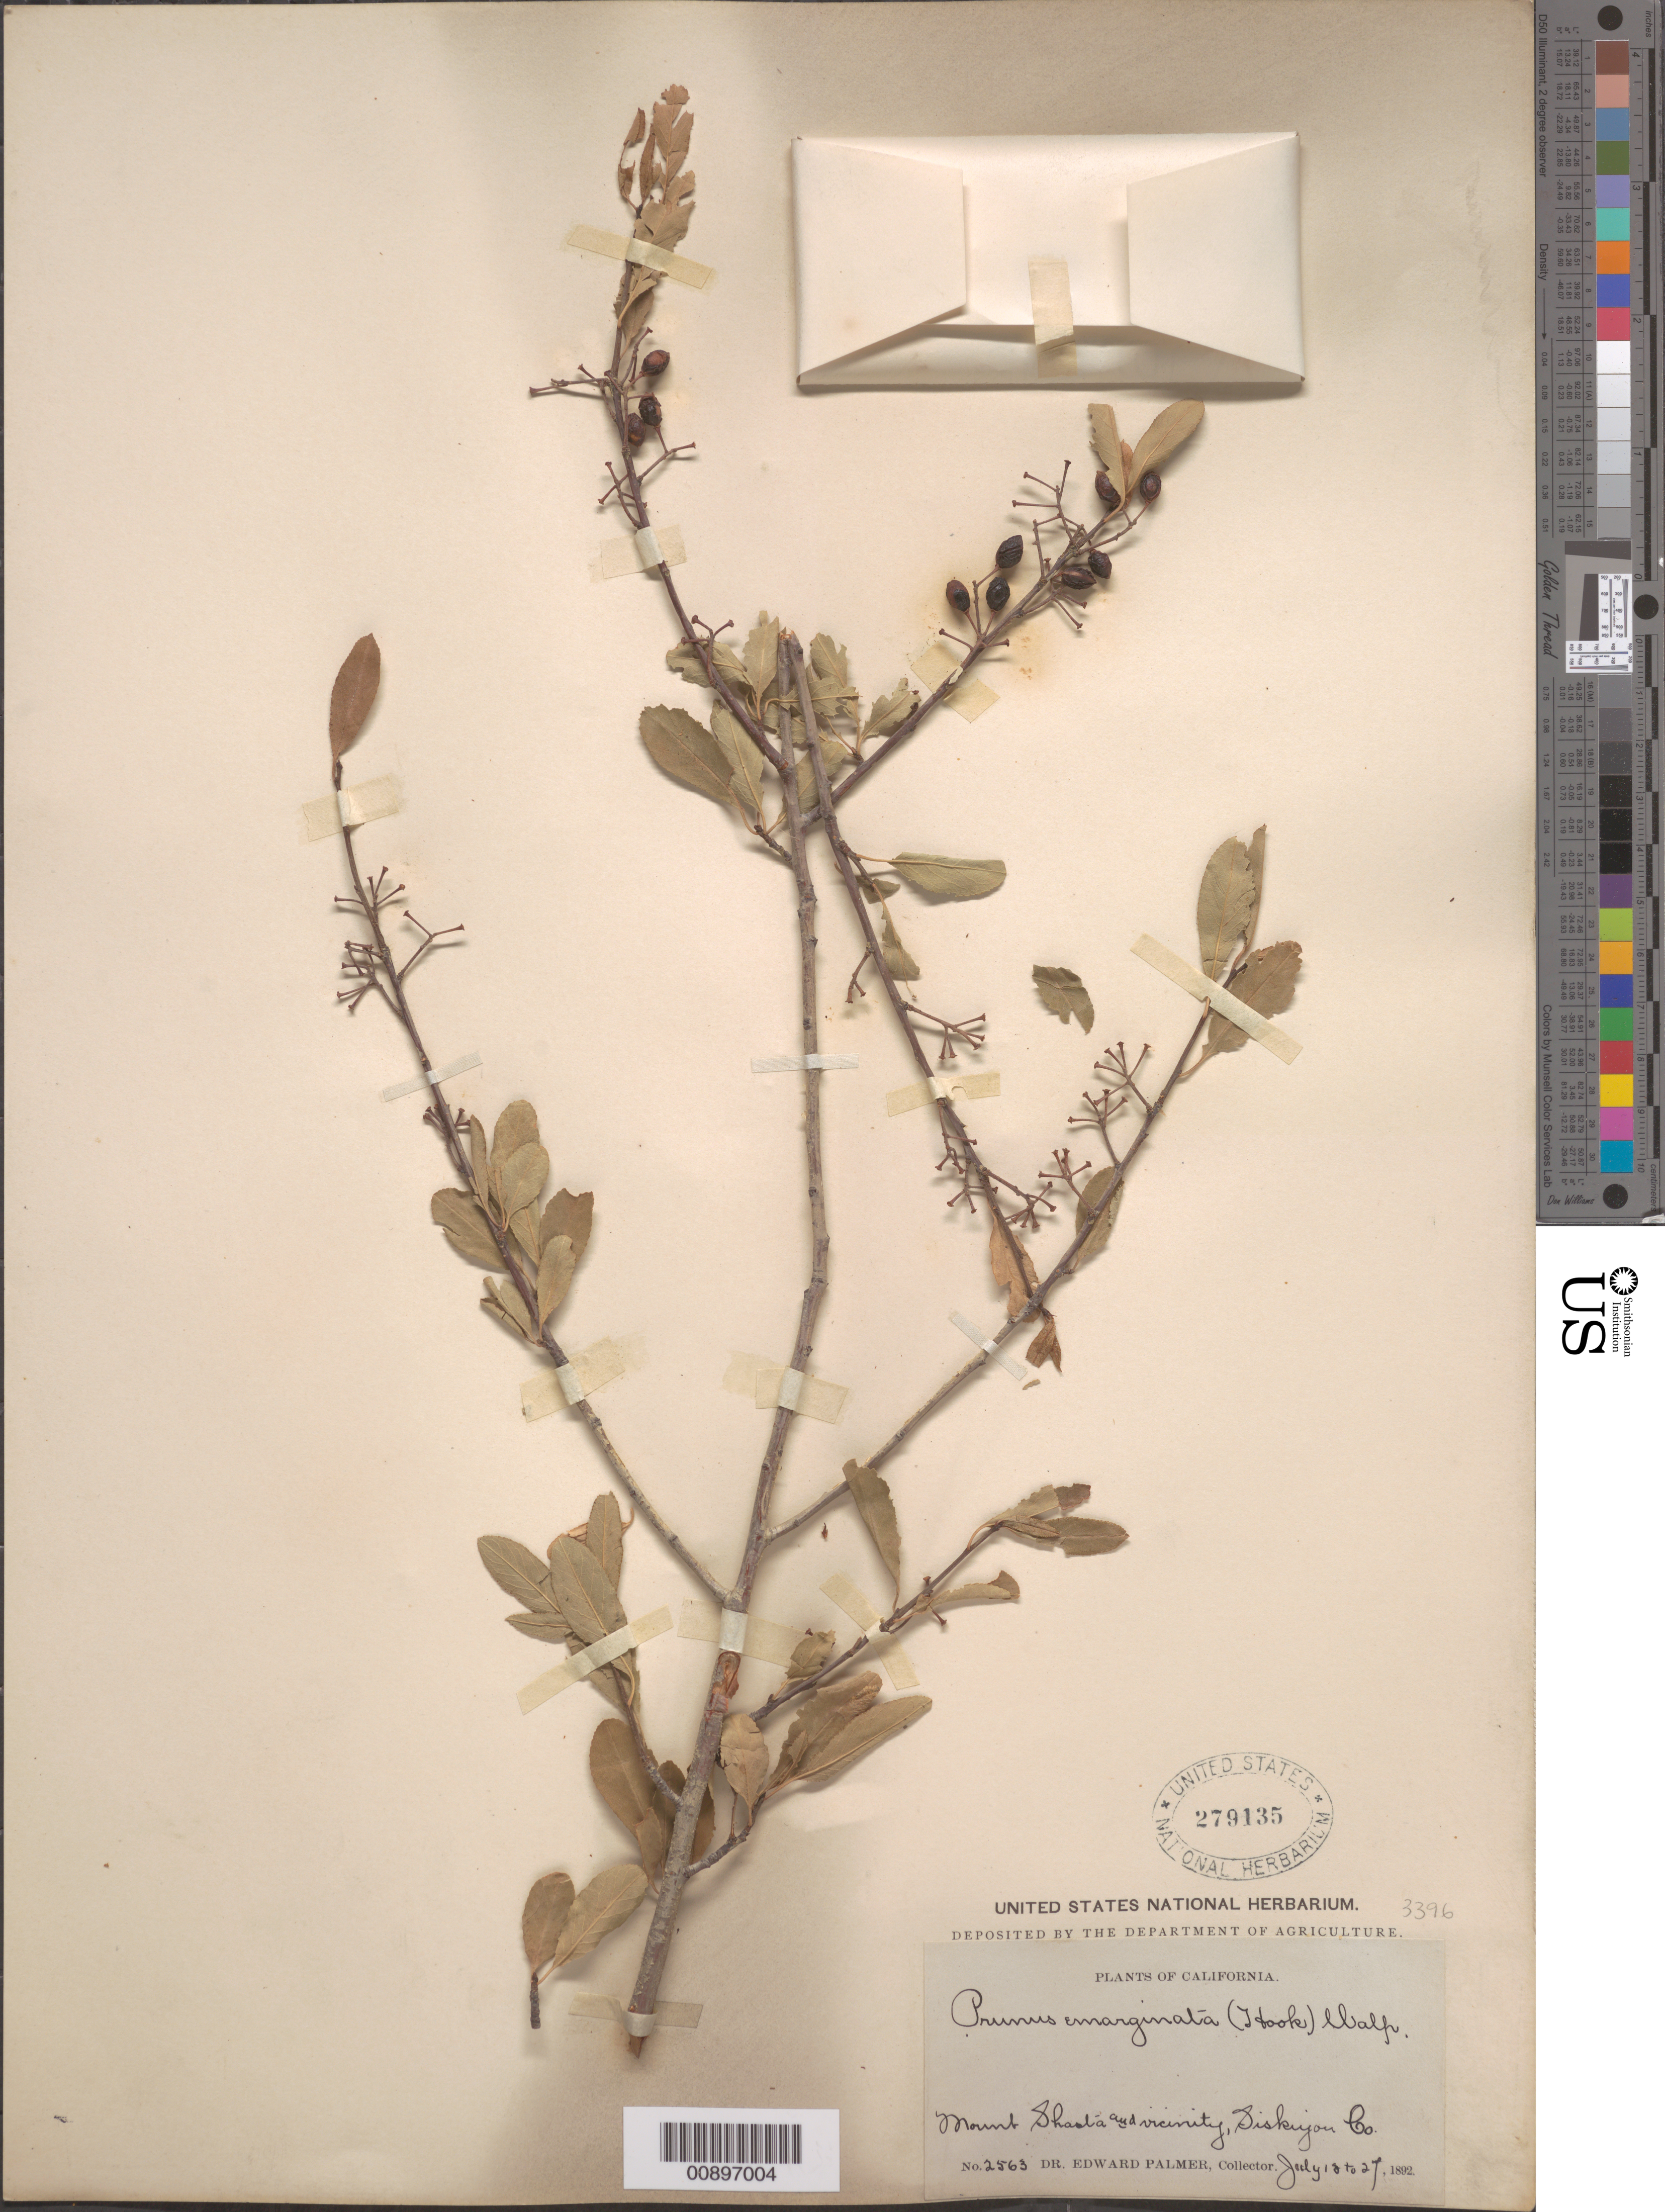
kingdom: Plantae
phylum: Tracheophyta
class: Magnoliopsida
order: Rosales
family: Rosaceae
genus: Prunus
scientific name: Prunus emarginata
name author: (Douglas ex Hook.) Eaton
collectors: E. Palmer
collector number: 2563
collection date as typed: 13 Jul 1892 to 27 Jul 1892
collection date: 1892-07-13/1892-07-27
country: United States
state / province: California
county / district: Siskiyou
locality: Mount Shasta and vicinity, Siskiyou County, California.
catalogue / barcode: US 279135